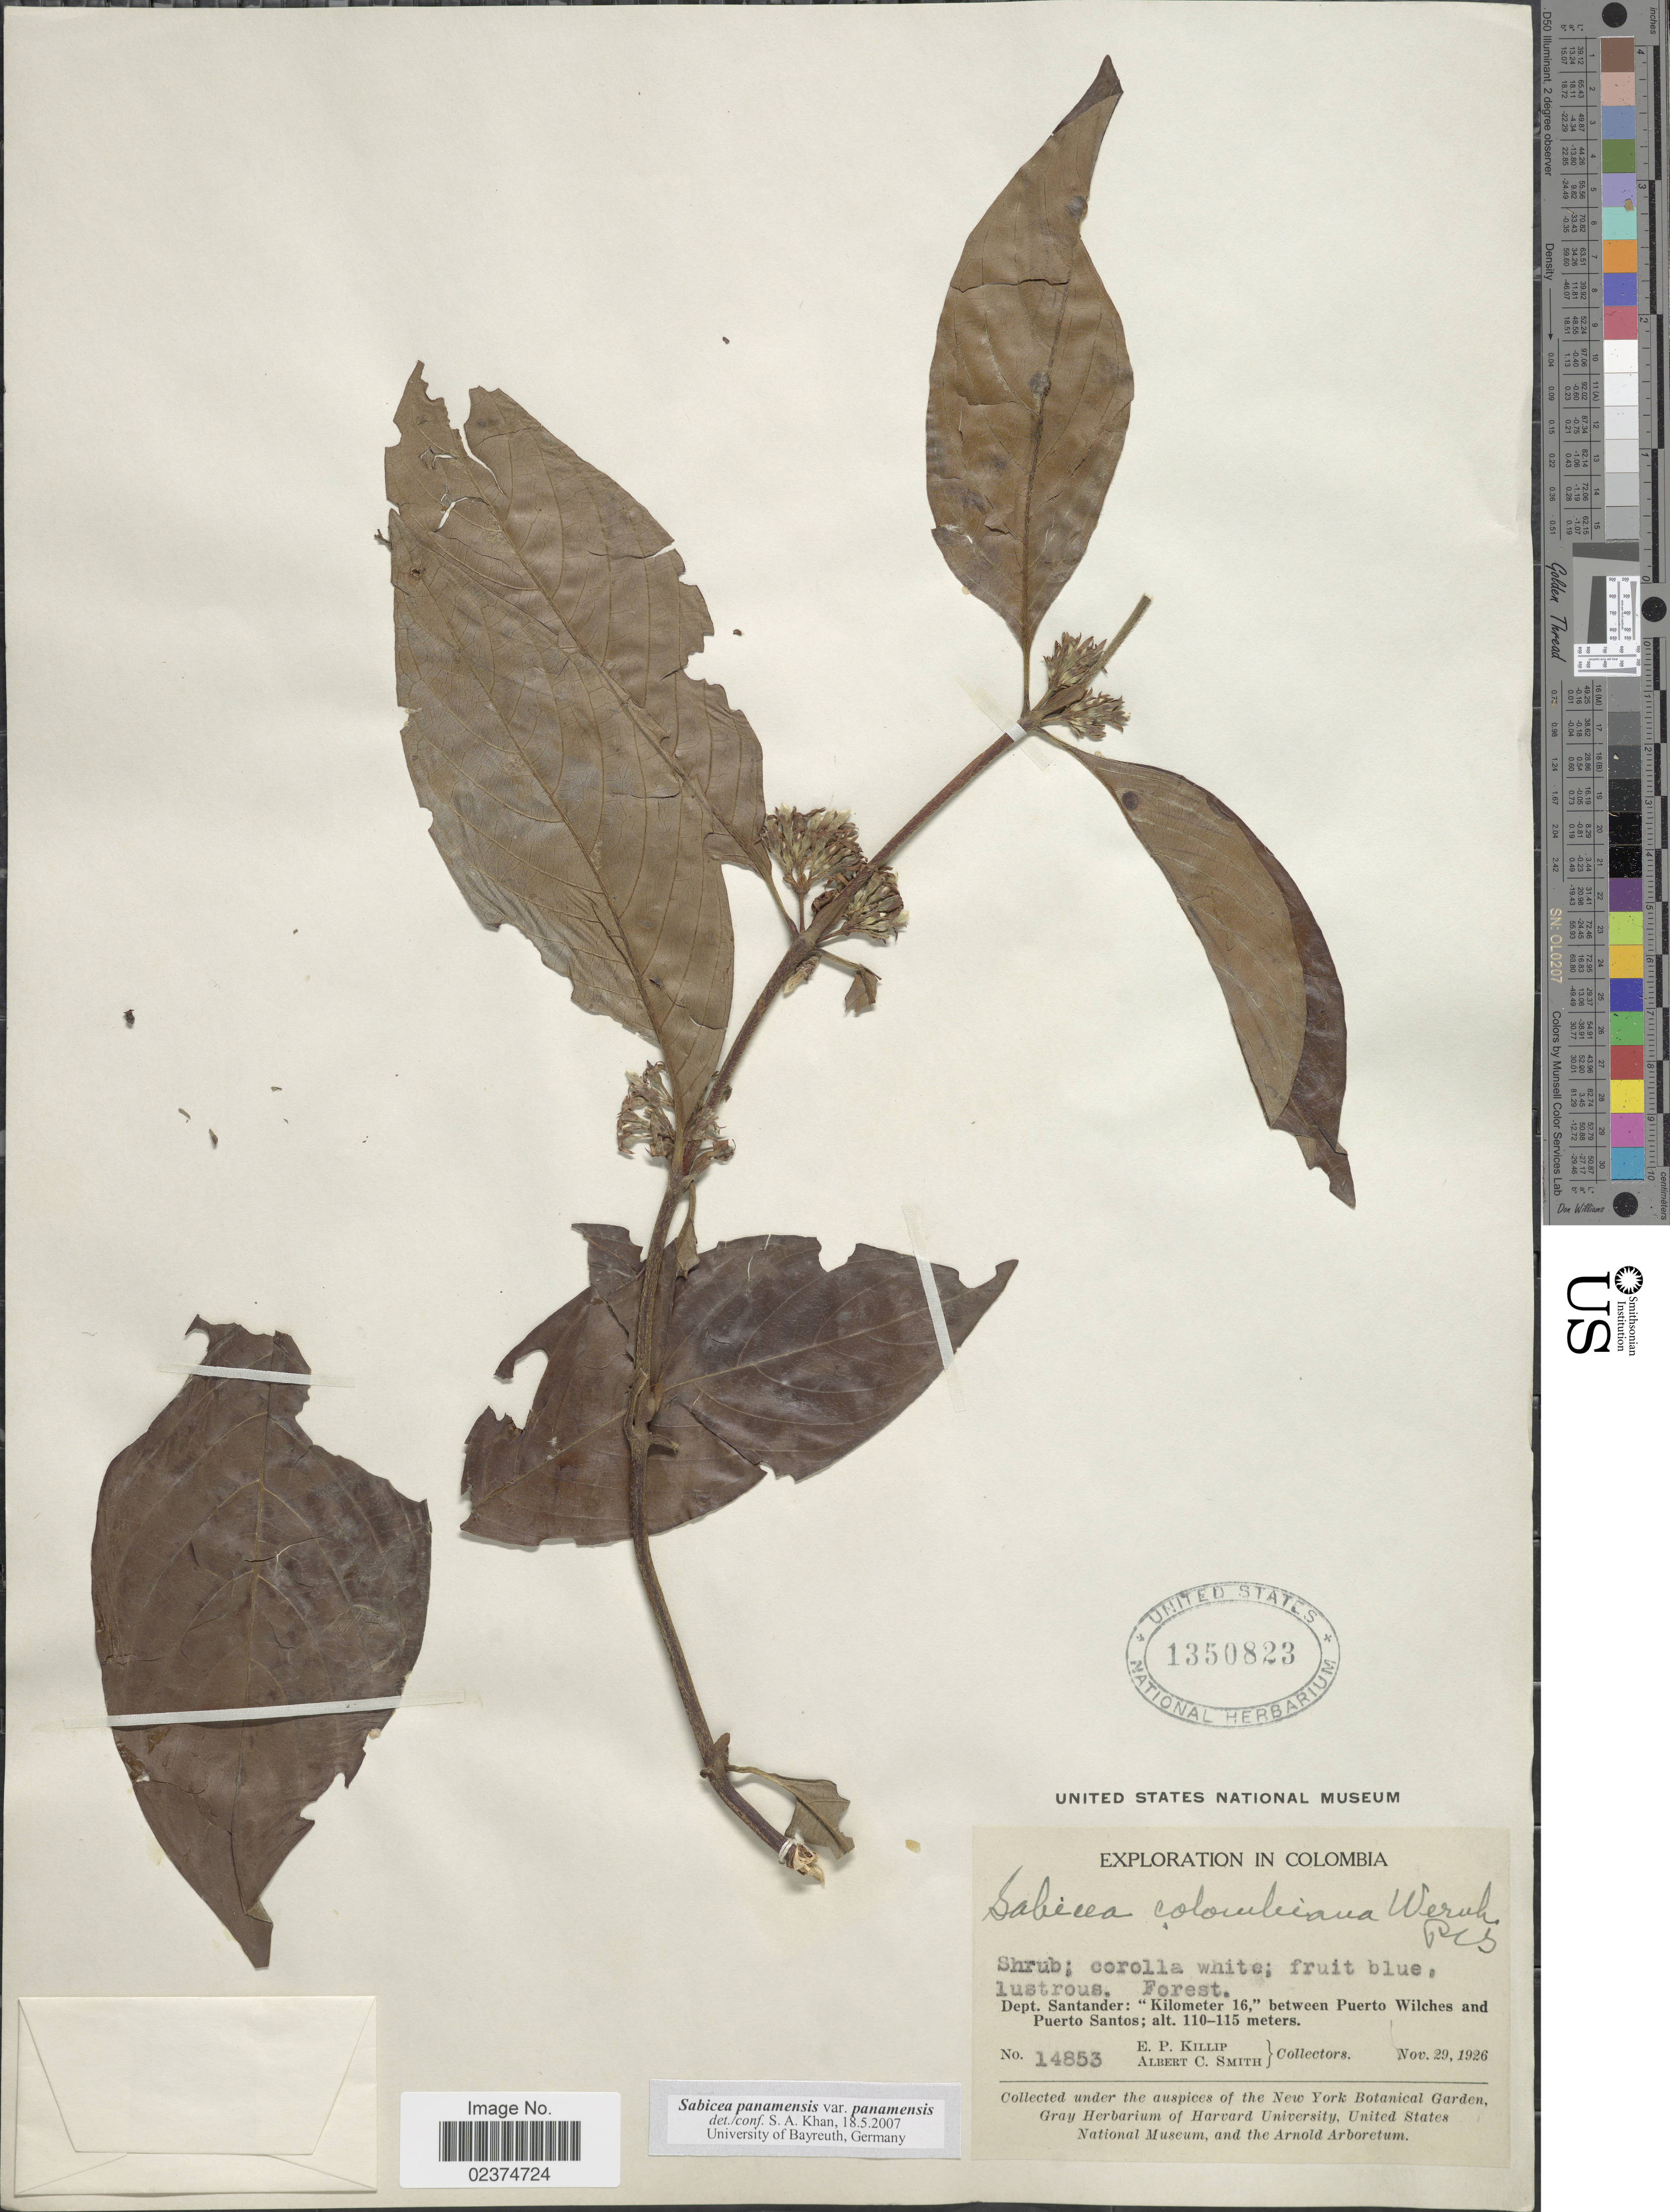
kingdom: Plantae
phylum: Tracheophyta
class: Magnoliopsida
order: Gentianales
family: Rubiaceae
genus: Sabicea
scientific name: Sabicea panamensis var. panamensis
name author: Wernham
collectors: E. P. Killip & A. C. Smith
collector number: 14853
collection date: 1926-11-29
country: Colombia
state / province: Santander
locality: Kilometer 16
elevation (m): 110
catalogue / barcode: US 1350823